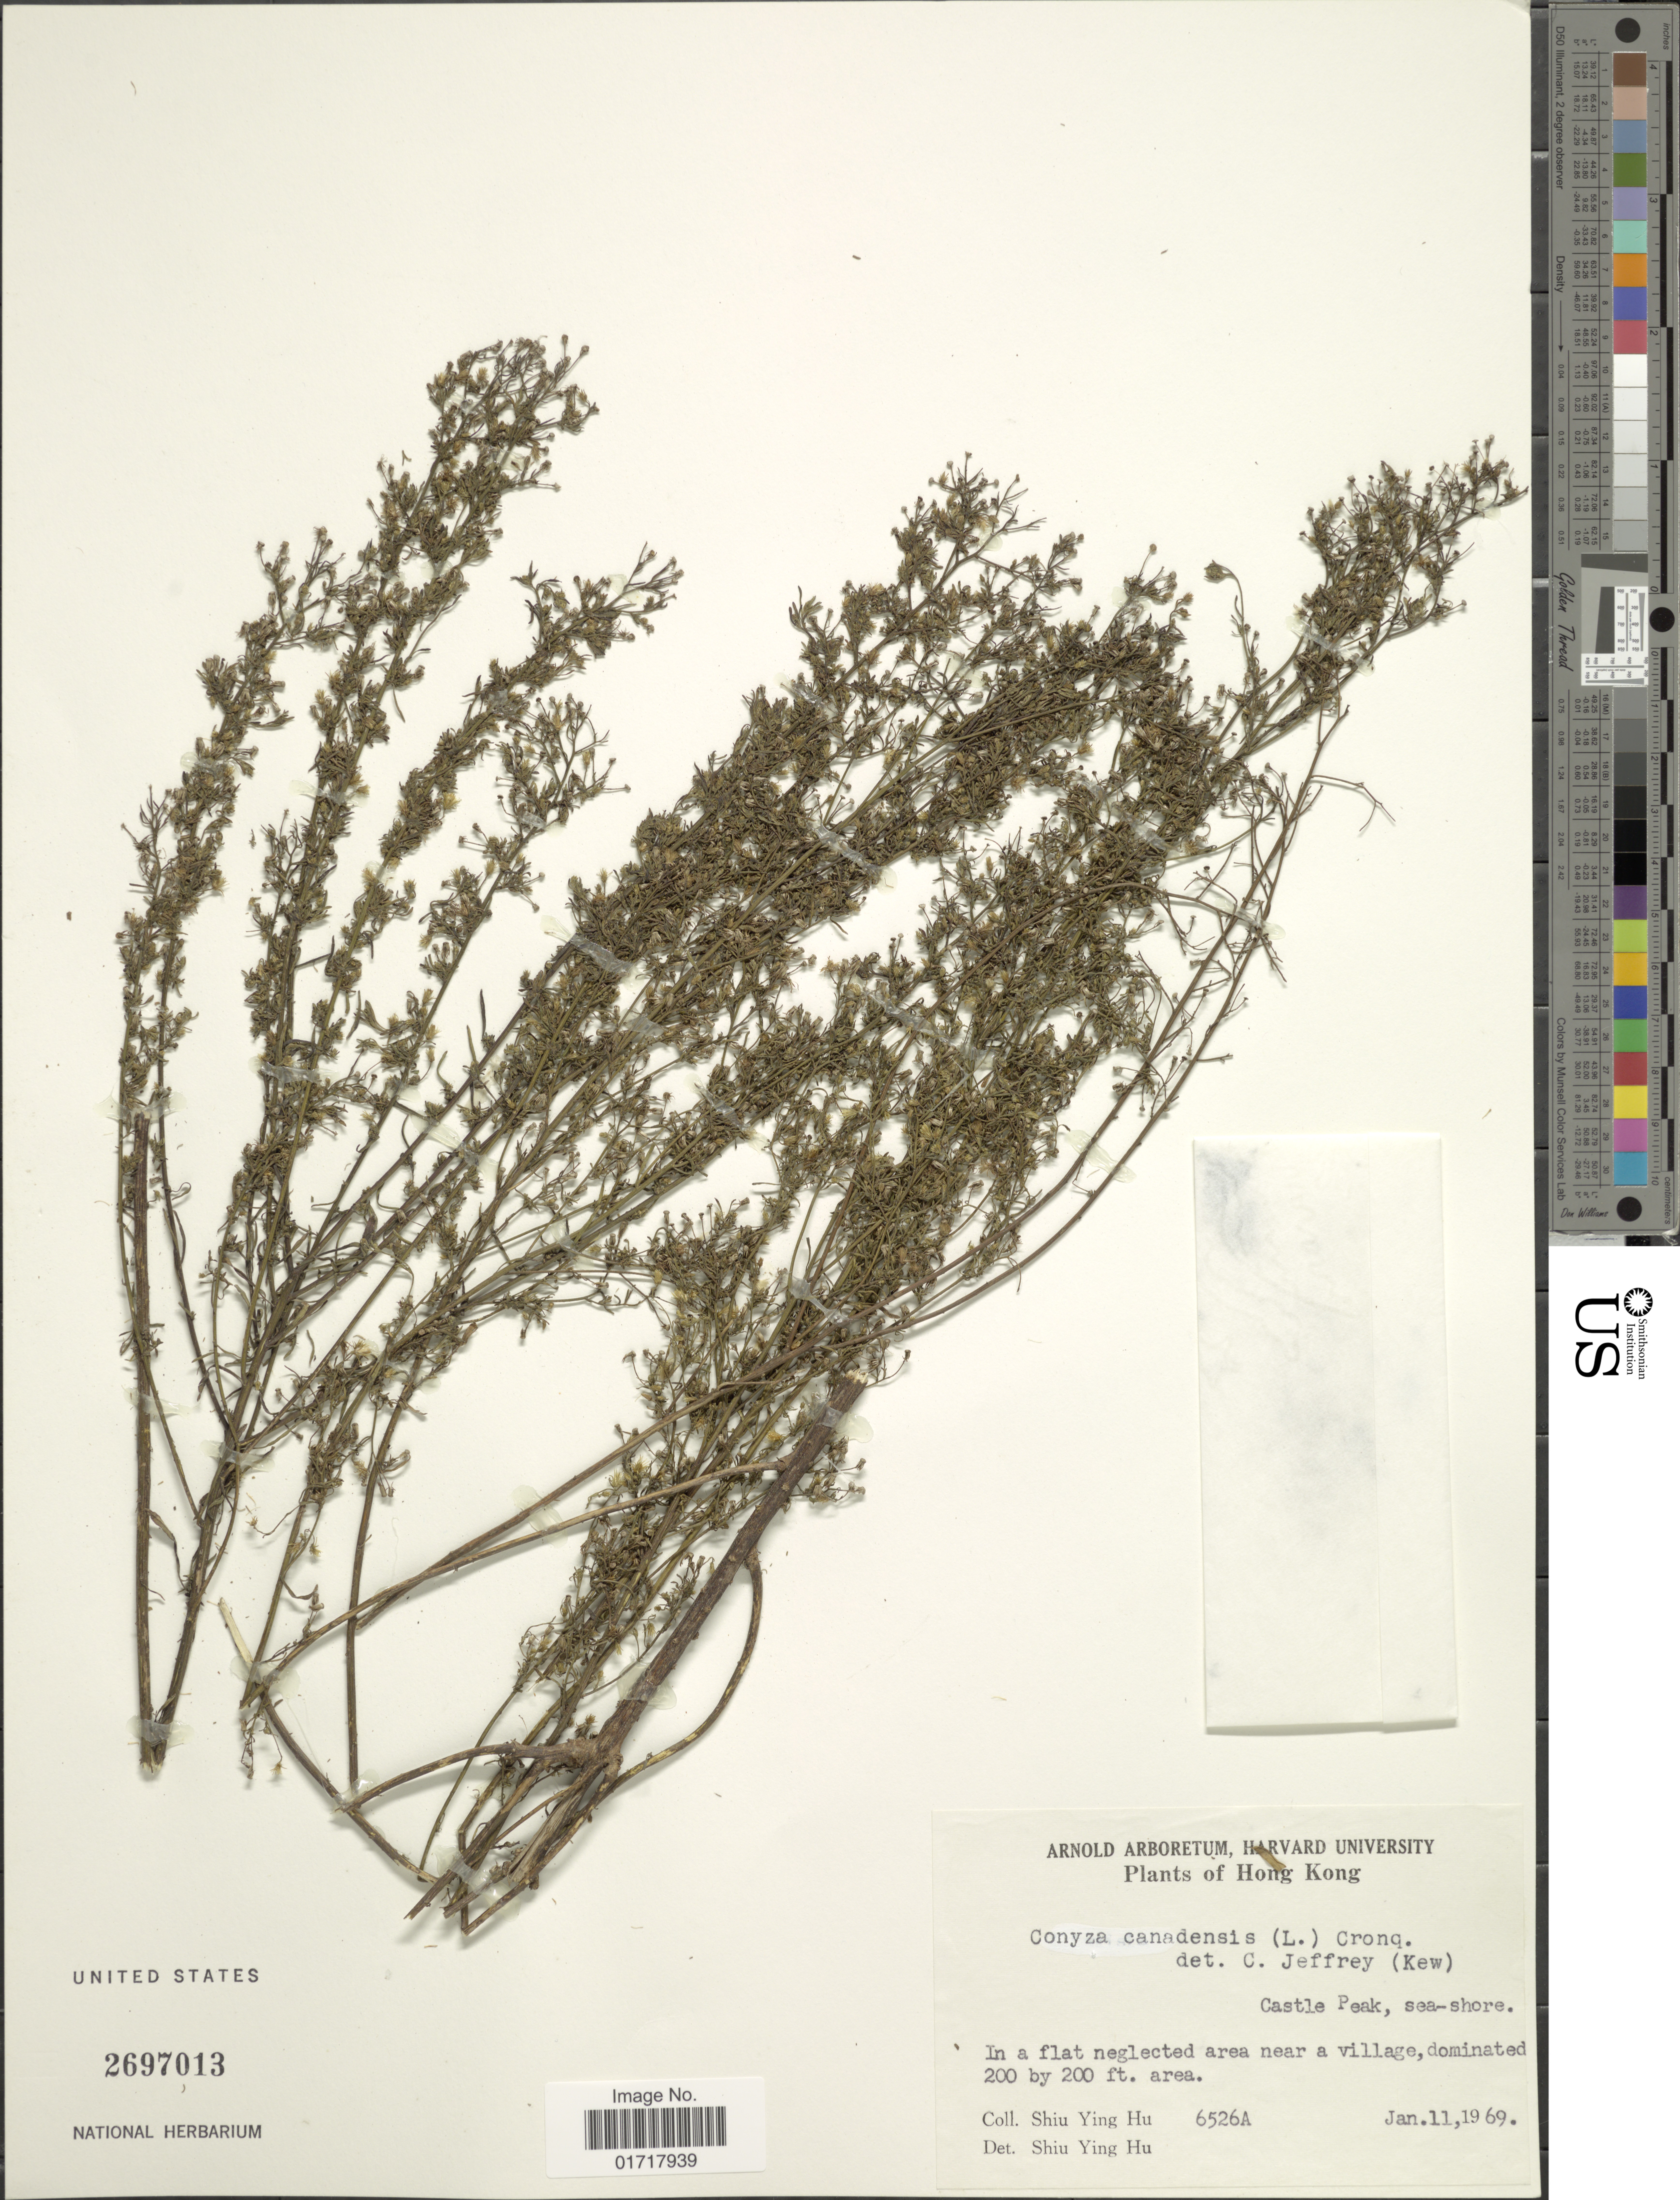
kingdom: Plantae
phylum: Tracheophyta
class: Magnoliopsida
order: Asterales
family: Asteraceae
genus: Conyza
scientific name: Conyza canadensis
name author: (L.) Cronq.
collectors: S. Y. Hu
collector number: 6526A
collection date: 1969-01-11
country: China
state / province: Hong Kong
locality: Castle Peak, sea-shore. In a flat neglected are near a avillage.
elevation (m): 61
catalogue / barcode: US 2697013